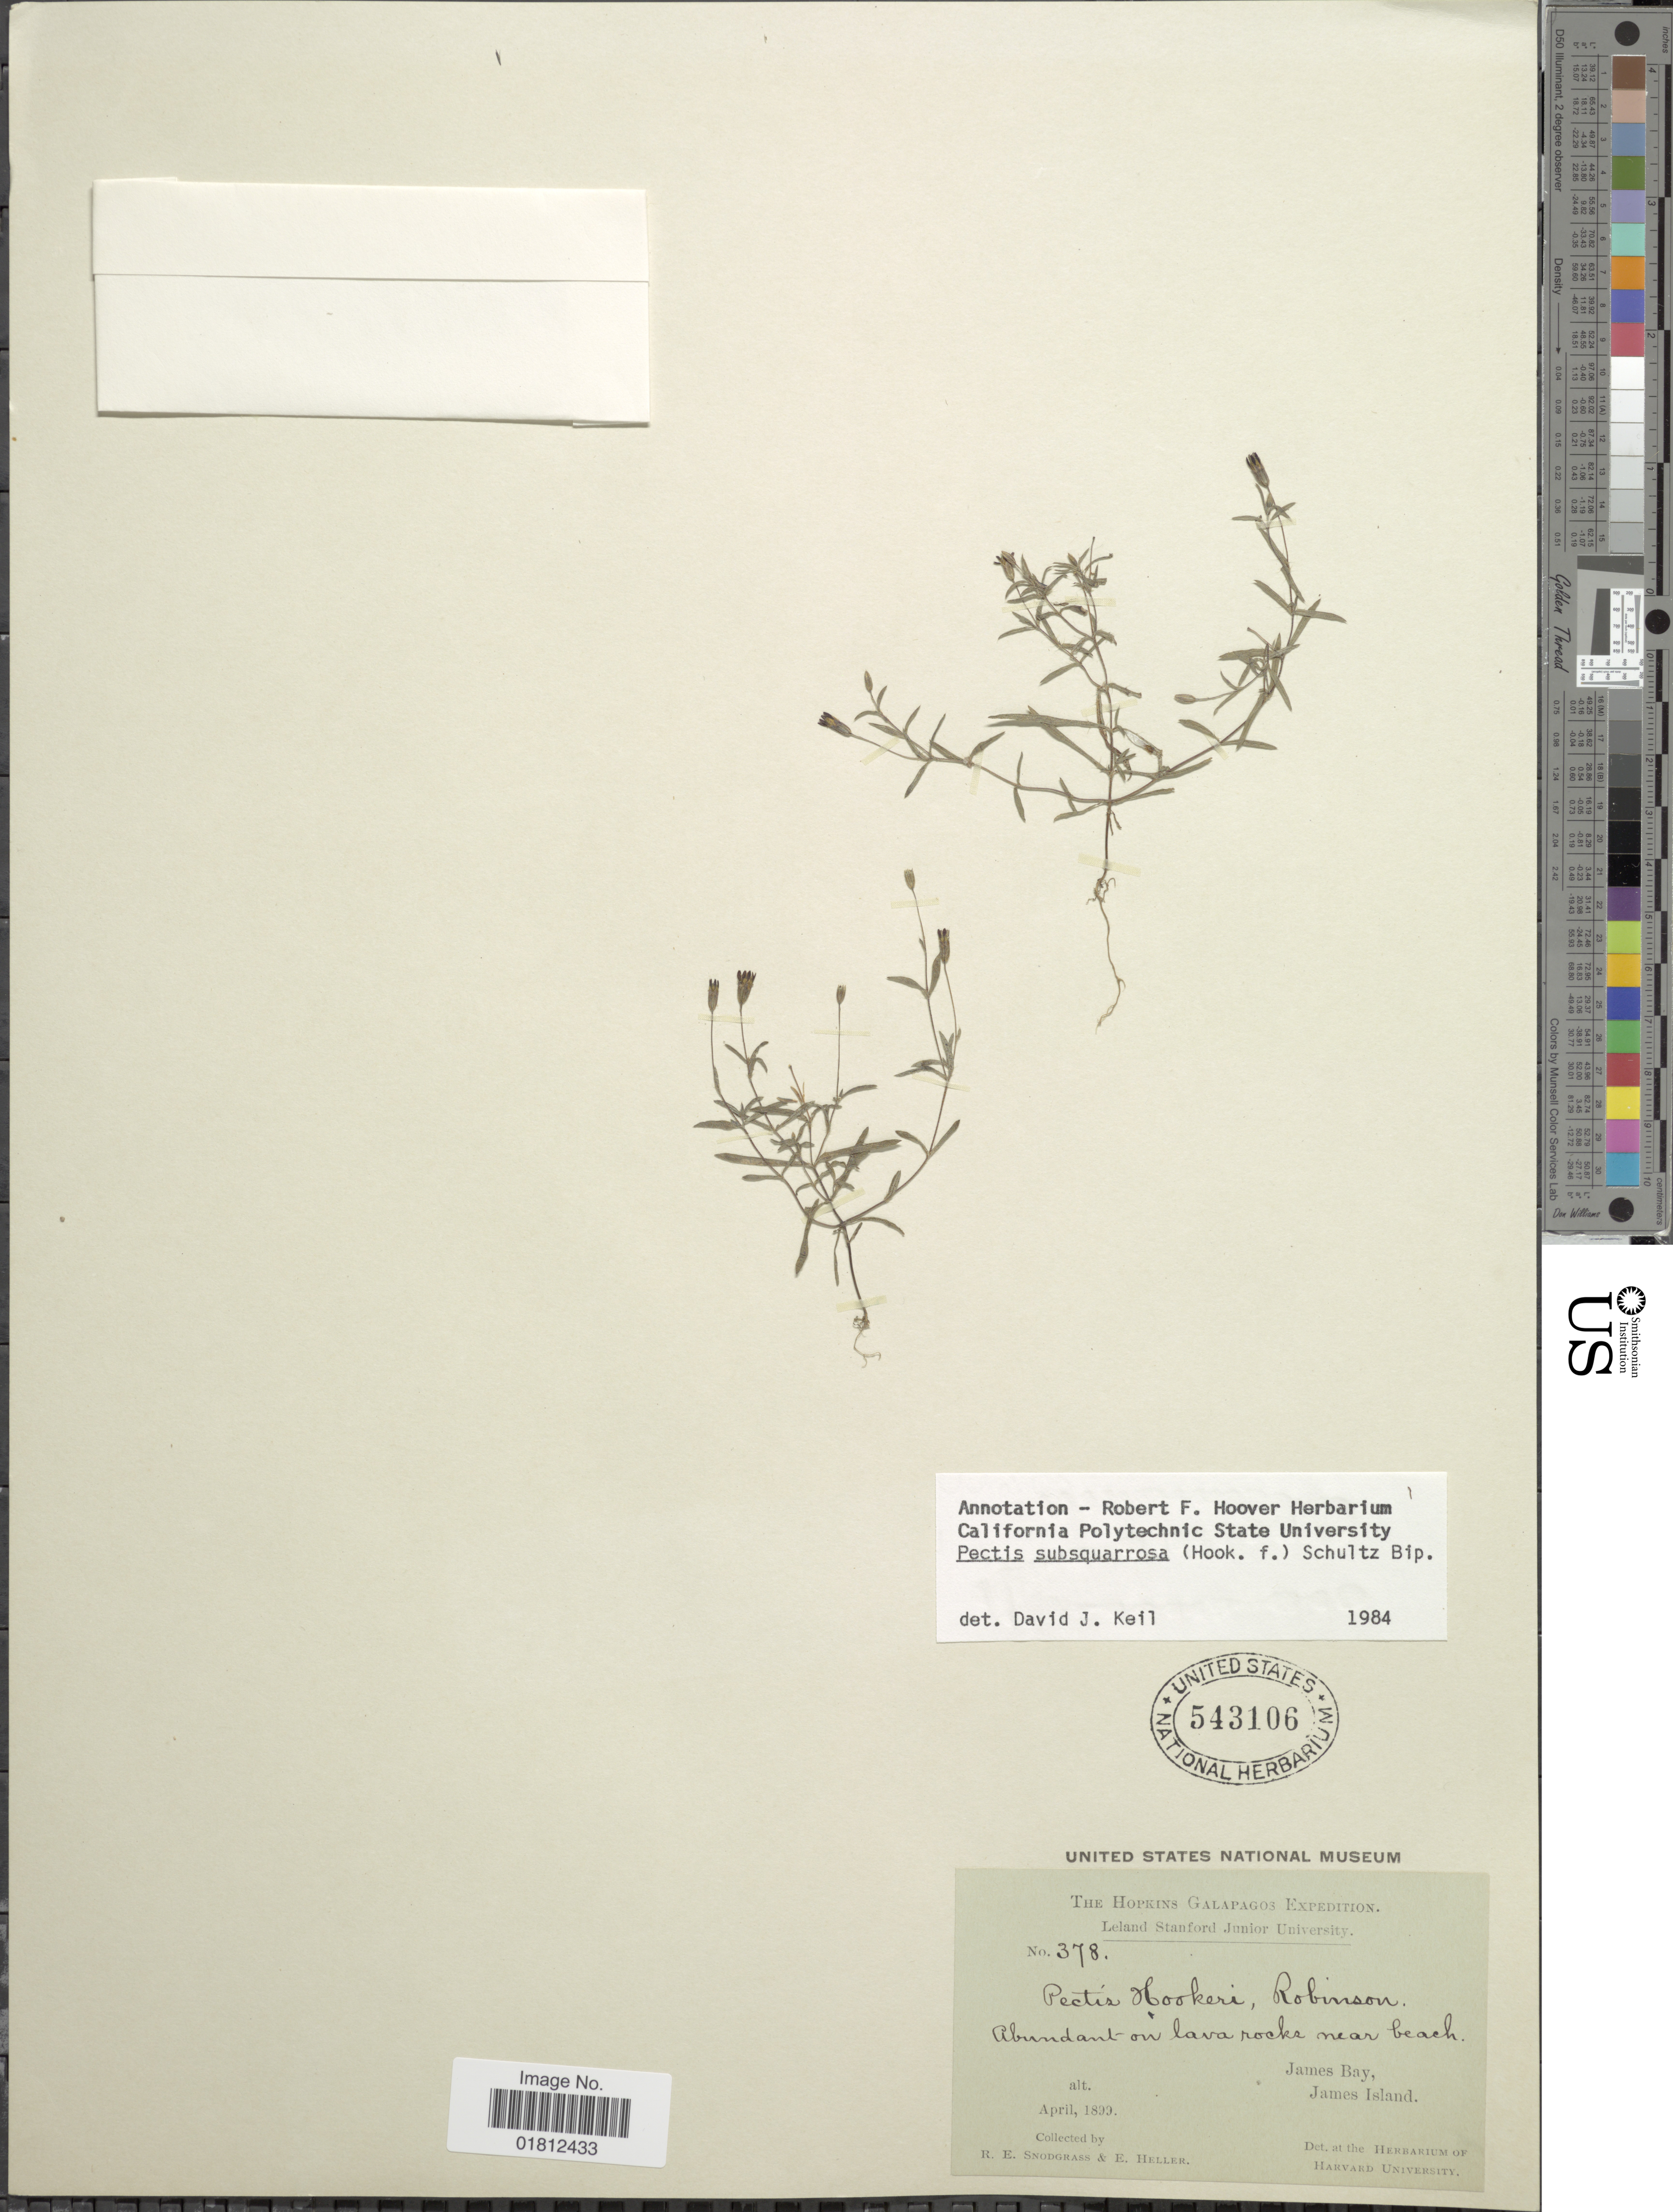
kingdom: Plantae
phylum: Tracheophyta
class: Magnoliopsida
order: Asterales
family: Asteraceae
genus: Pectis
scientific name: Pectis subsquarrosa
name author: (Hook. f.) Sch. Bip.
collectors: R. E. Snodgrass & E. Heller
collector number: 378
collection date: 1899-04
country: Ecuador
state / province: Colón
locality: Galapagos, abundant on lava rocks near beach, James Bay, James Island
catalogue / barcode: US 543106